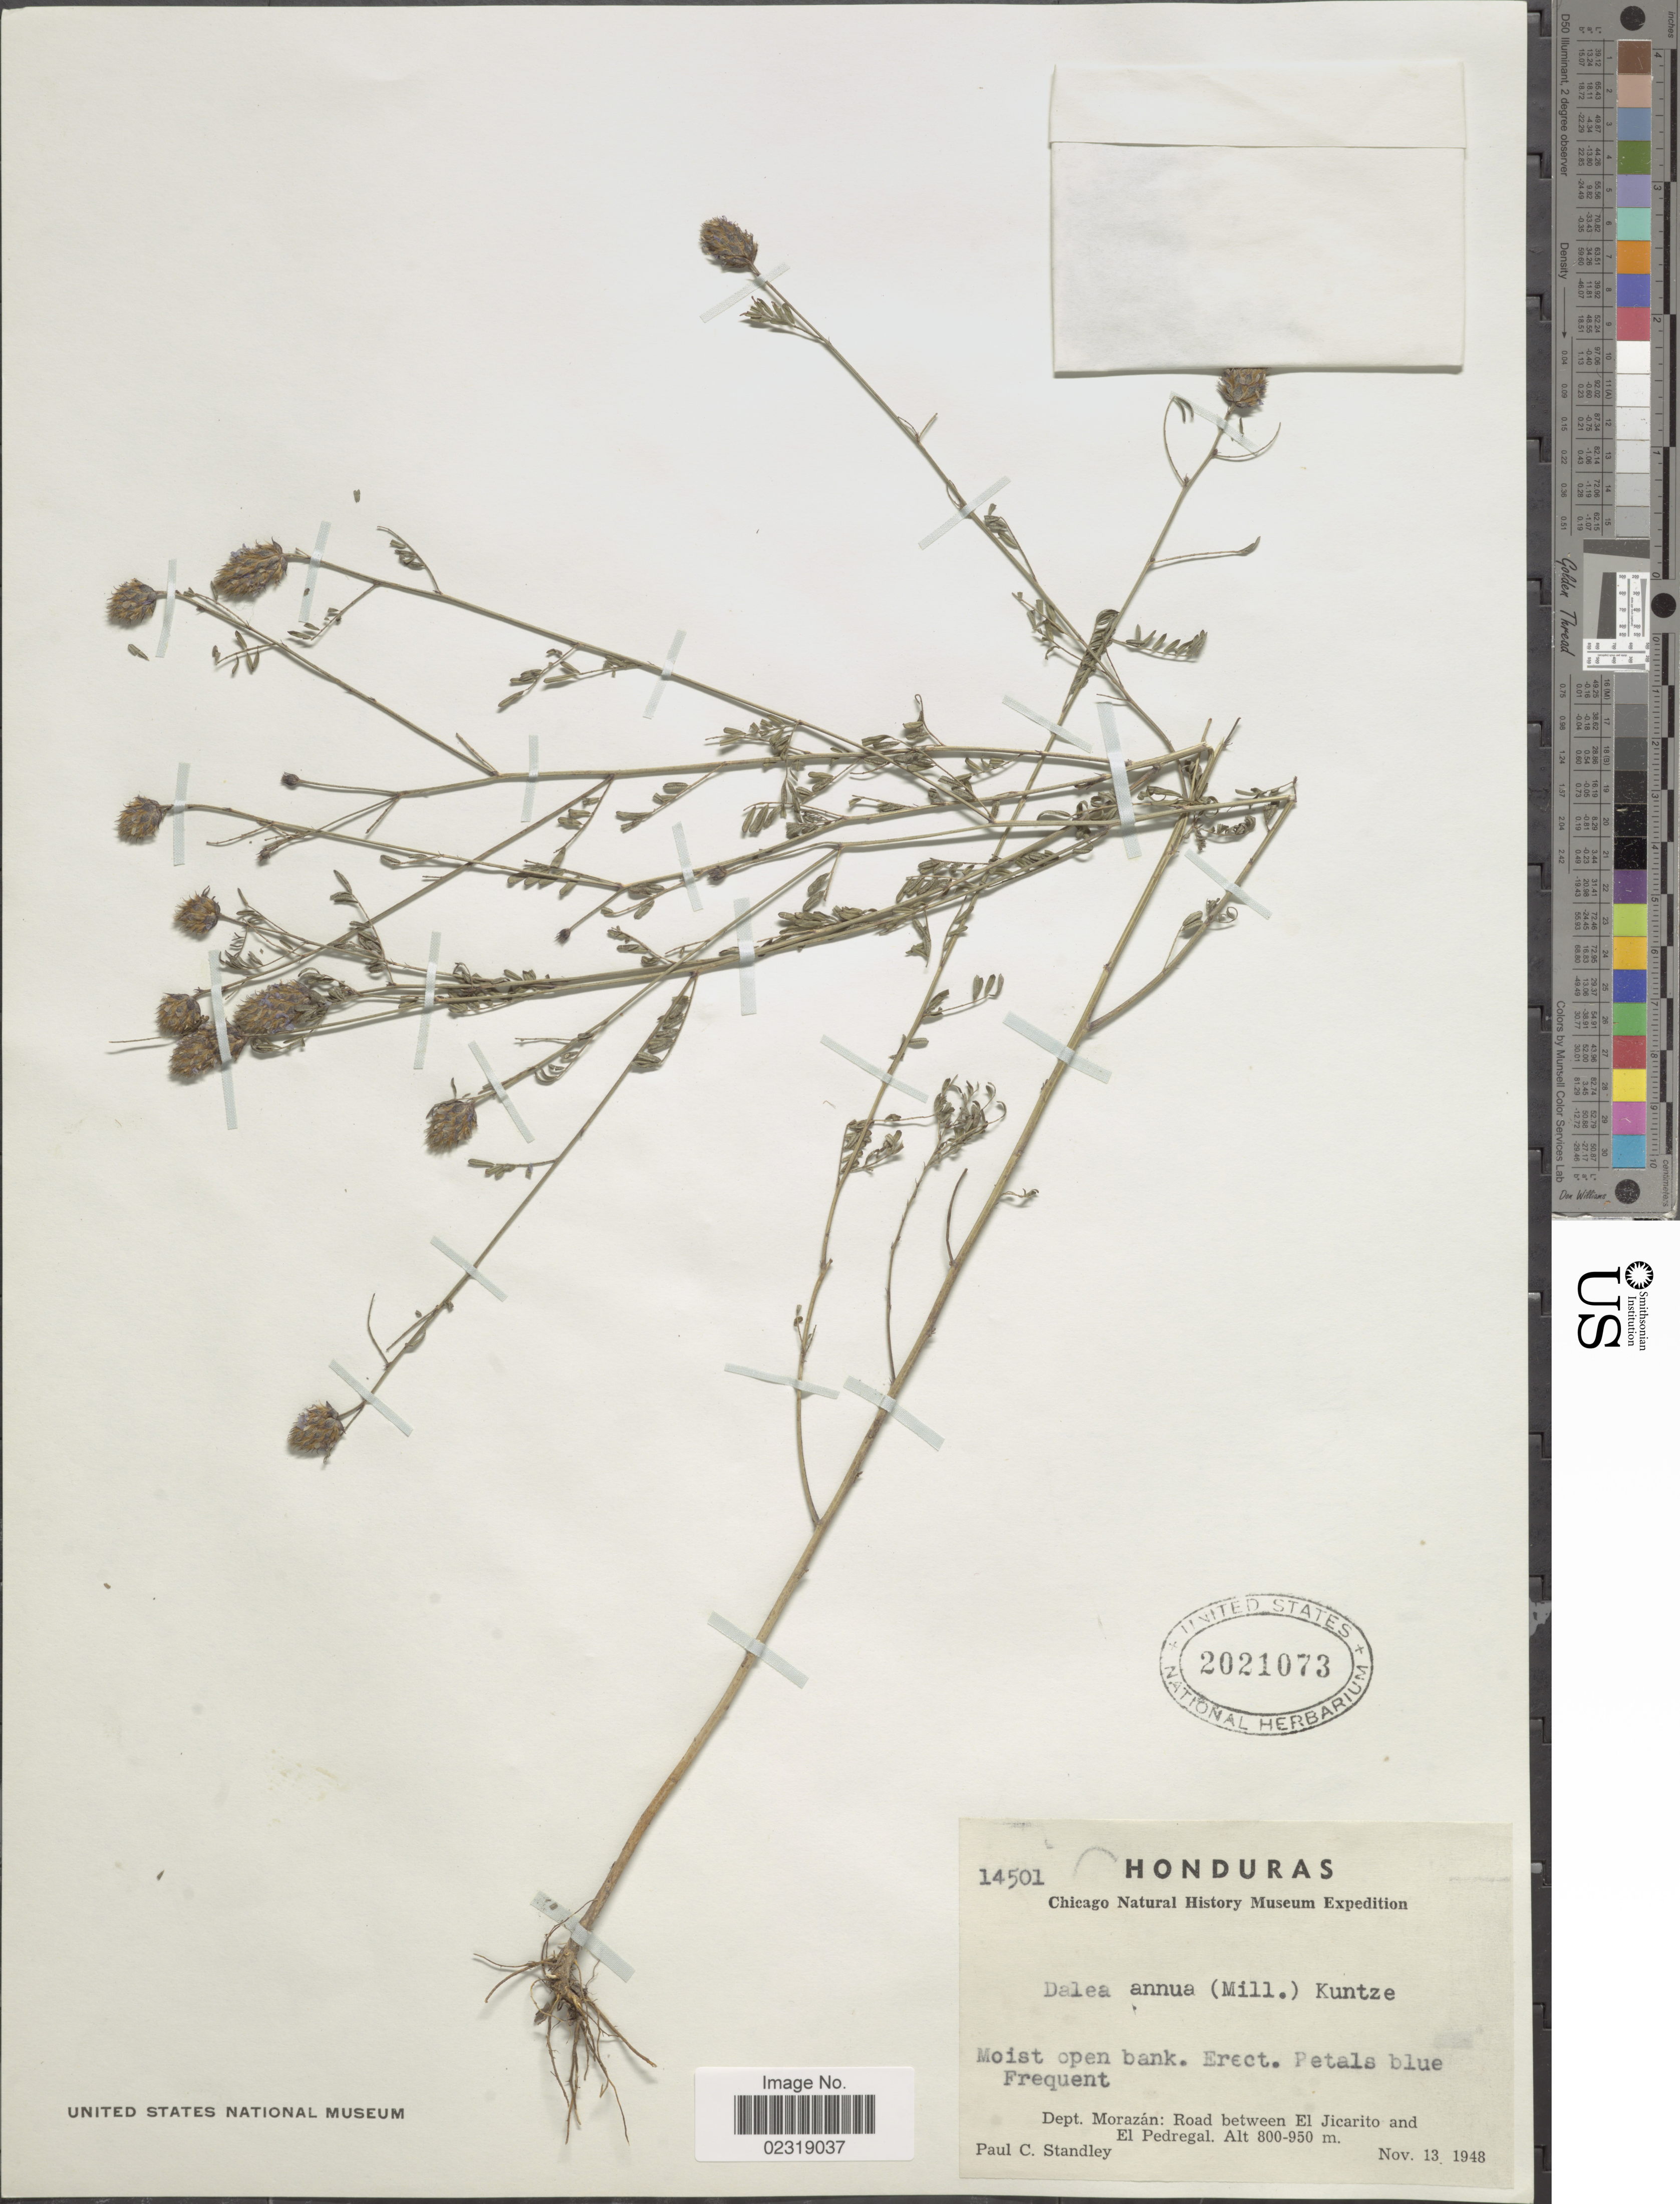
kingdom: Plantae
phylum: Tracheophyta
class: Magnoliopsida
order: Fabales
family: Fabaceae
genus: Dalea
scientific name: Dalea cliffortiana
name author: Willd.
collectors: P. C. Standley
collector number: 14501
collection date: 1948-11-13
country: Honduras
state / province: Fco. Morazán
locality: Dept. Morazan: Road between El Jicarito and El Pedregal.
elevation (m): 800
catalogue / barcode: US 2021073